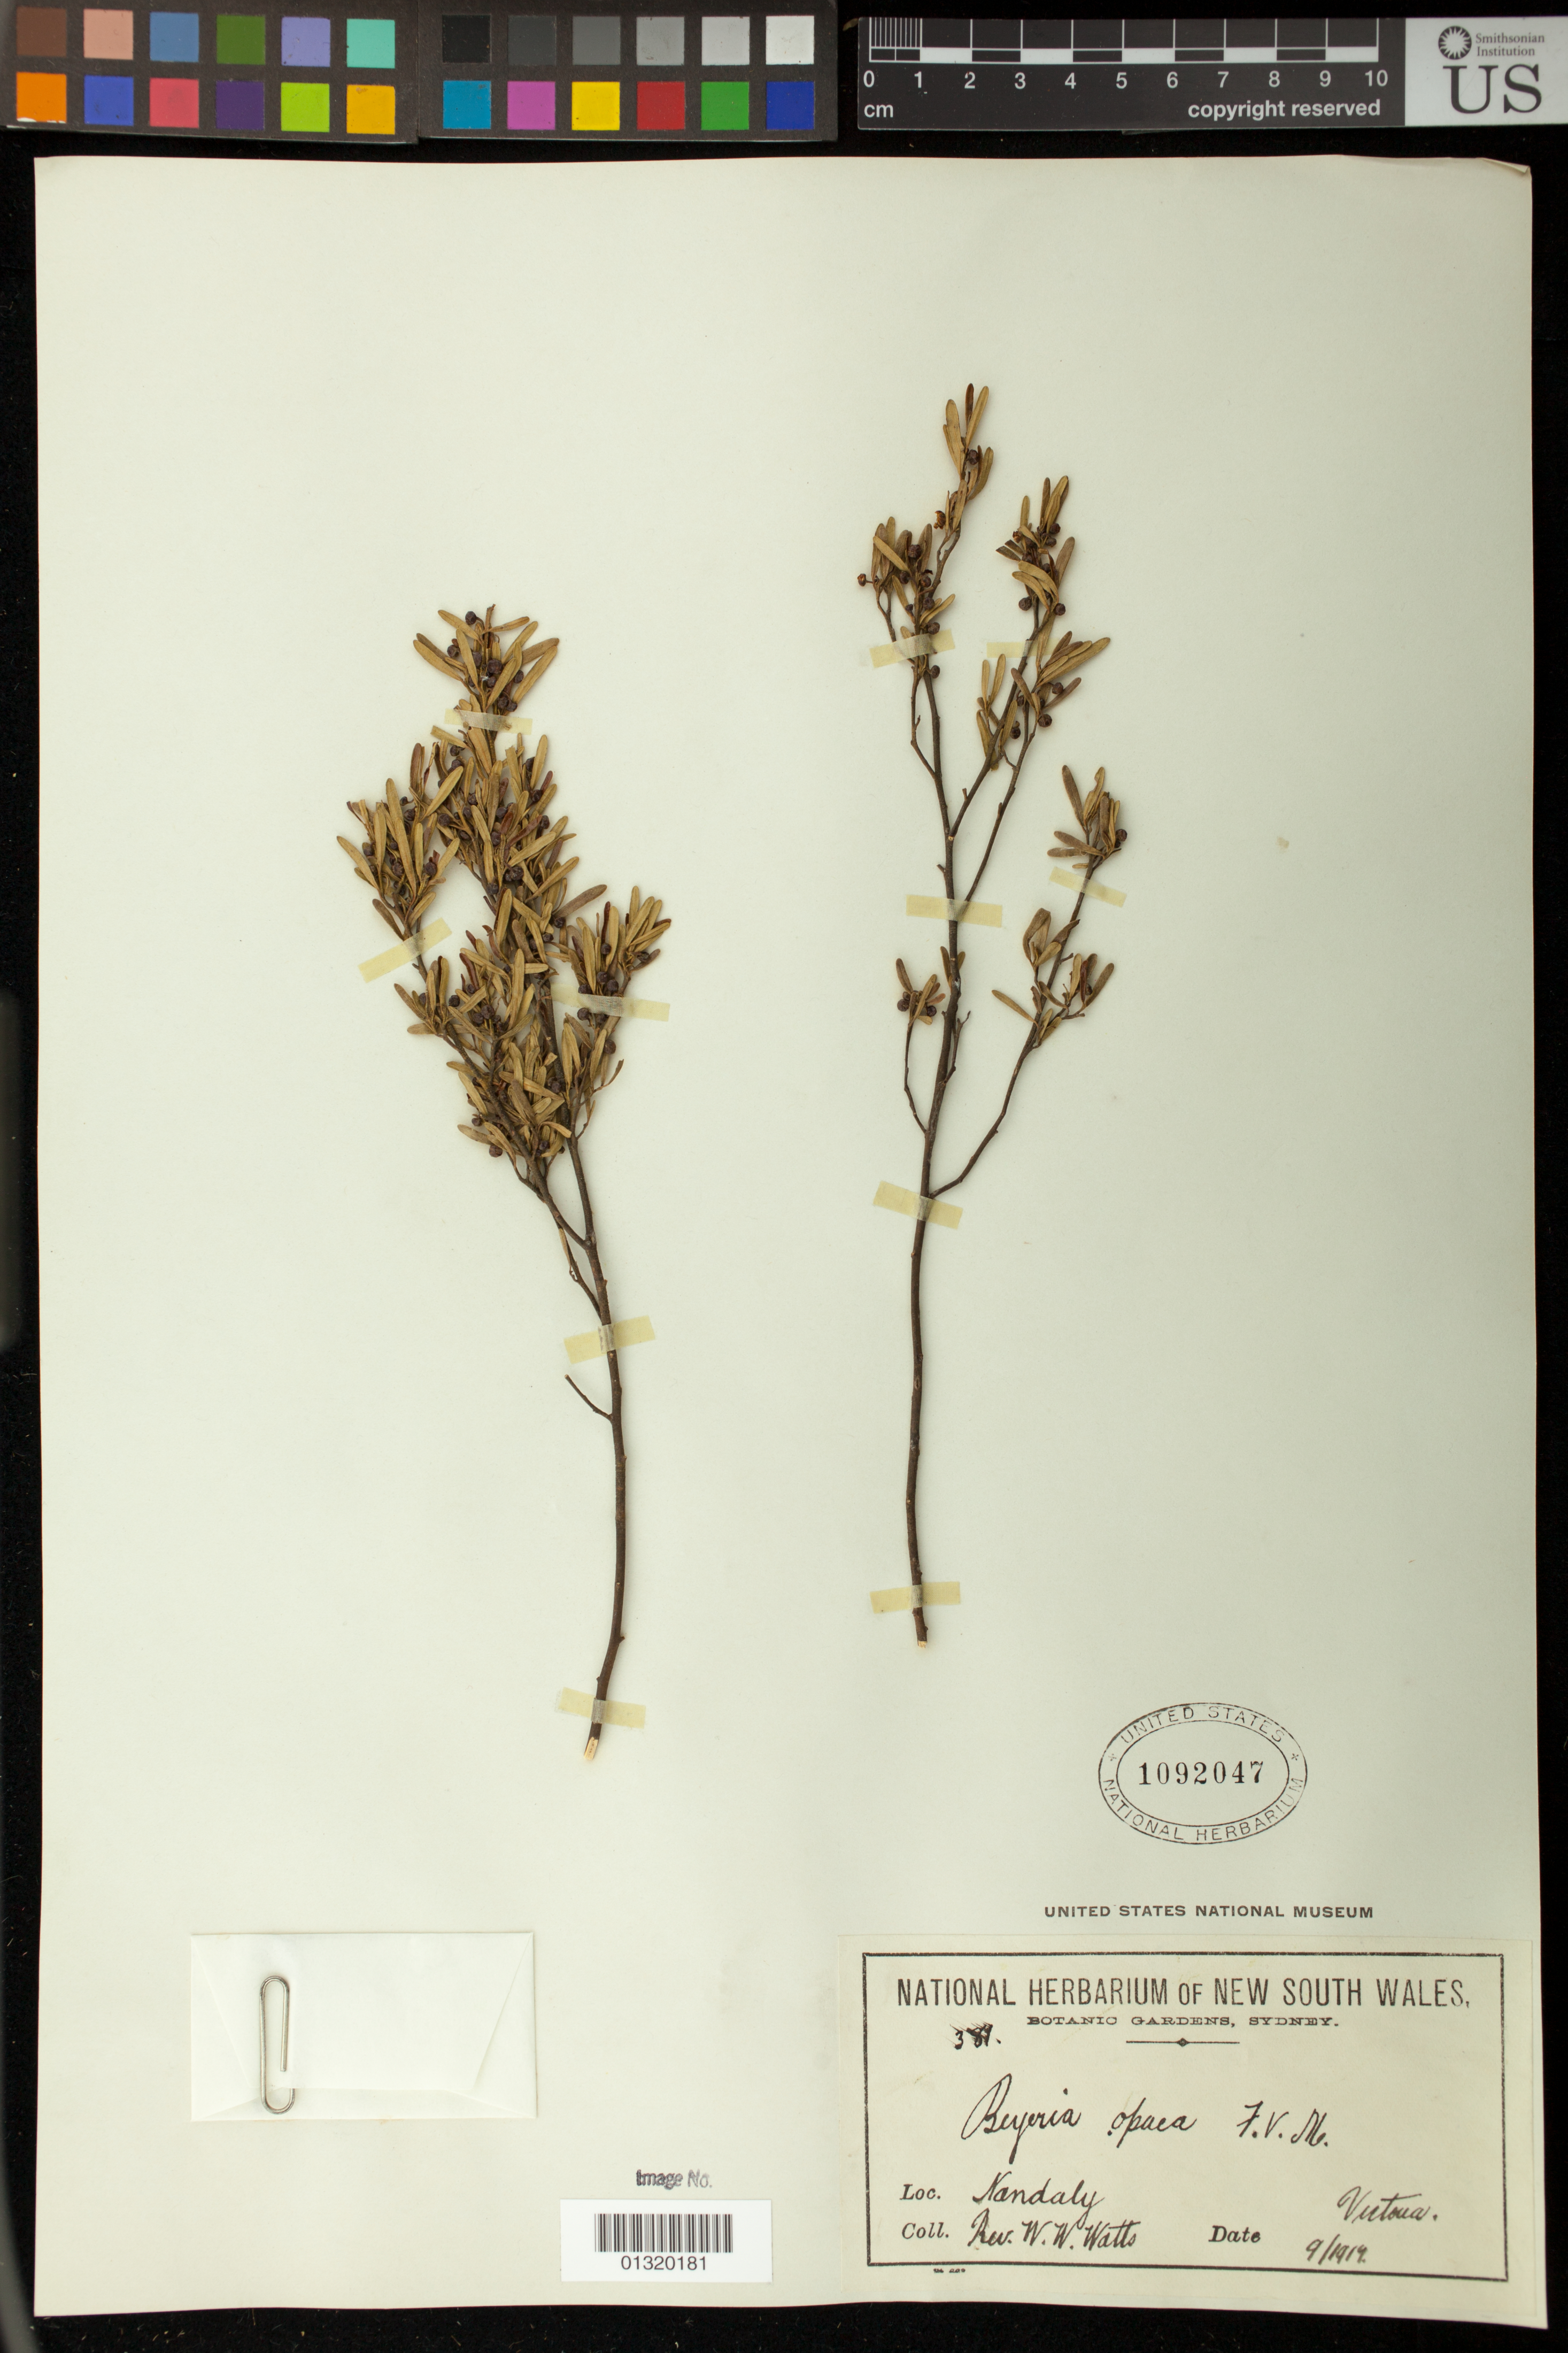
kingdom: Plantae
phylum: Tracheophyta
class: Magnoliopsida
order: Malpighiales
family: Euphorbiaceae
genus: Beyeria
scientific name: Beyeria opaca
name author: F. Muell.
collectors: W. W. Watts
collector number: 384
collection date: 1914-09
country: Australia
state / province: Victoria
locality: Nandaly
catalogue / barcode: US 1092047